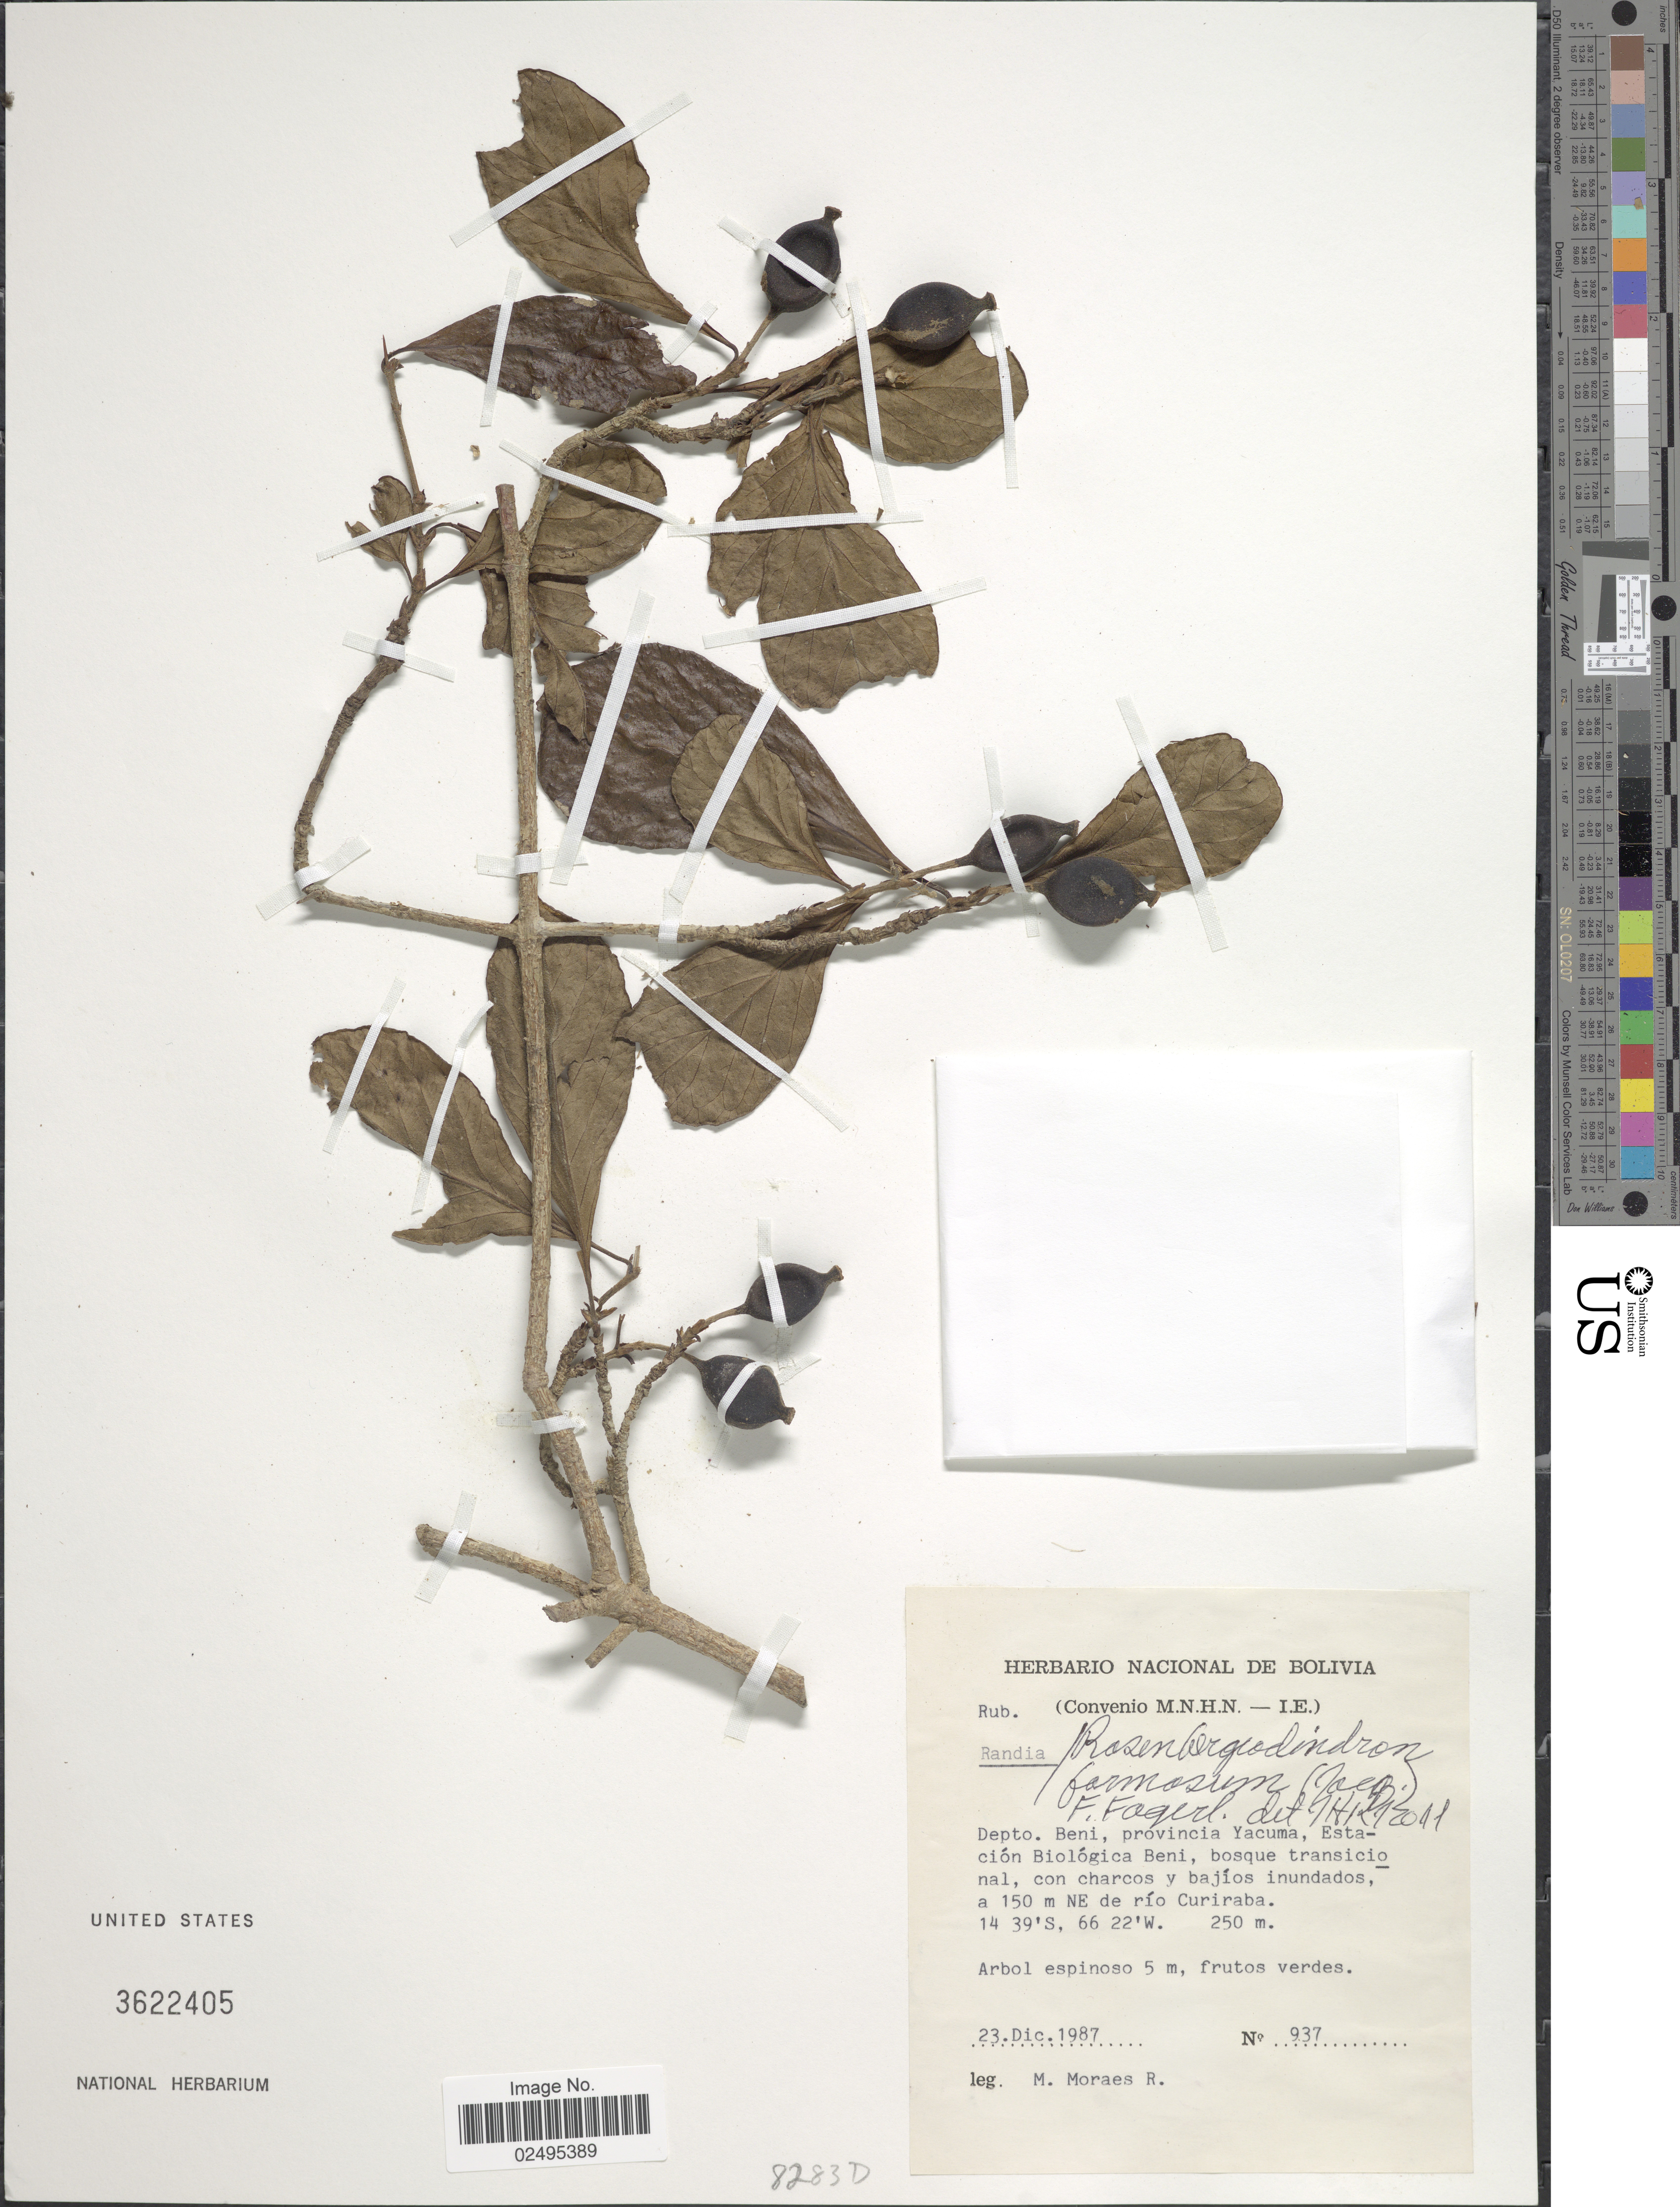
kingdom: Plantae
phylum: Tracheophyta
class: Magnoliopsida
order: Gentianales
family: Rubiaceae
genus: Rosenbergiodendron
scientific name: Rosenbergiodendron formosum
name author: (Jacq.) Fagerl.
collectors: M. Moraes R.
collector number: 937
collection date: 1987-12-23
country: Bolivia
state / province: Beni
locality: Provincia Yacuma, Estacion Biologica Beni, bosque transicional, con charcos y bajios inundados, a 150 m NE de rio Curiraba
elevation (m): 250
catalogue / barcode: US 3622405